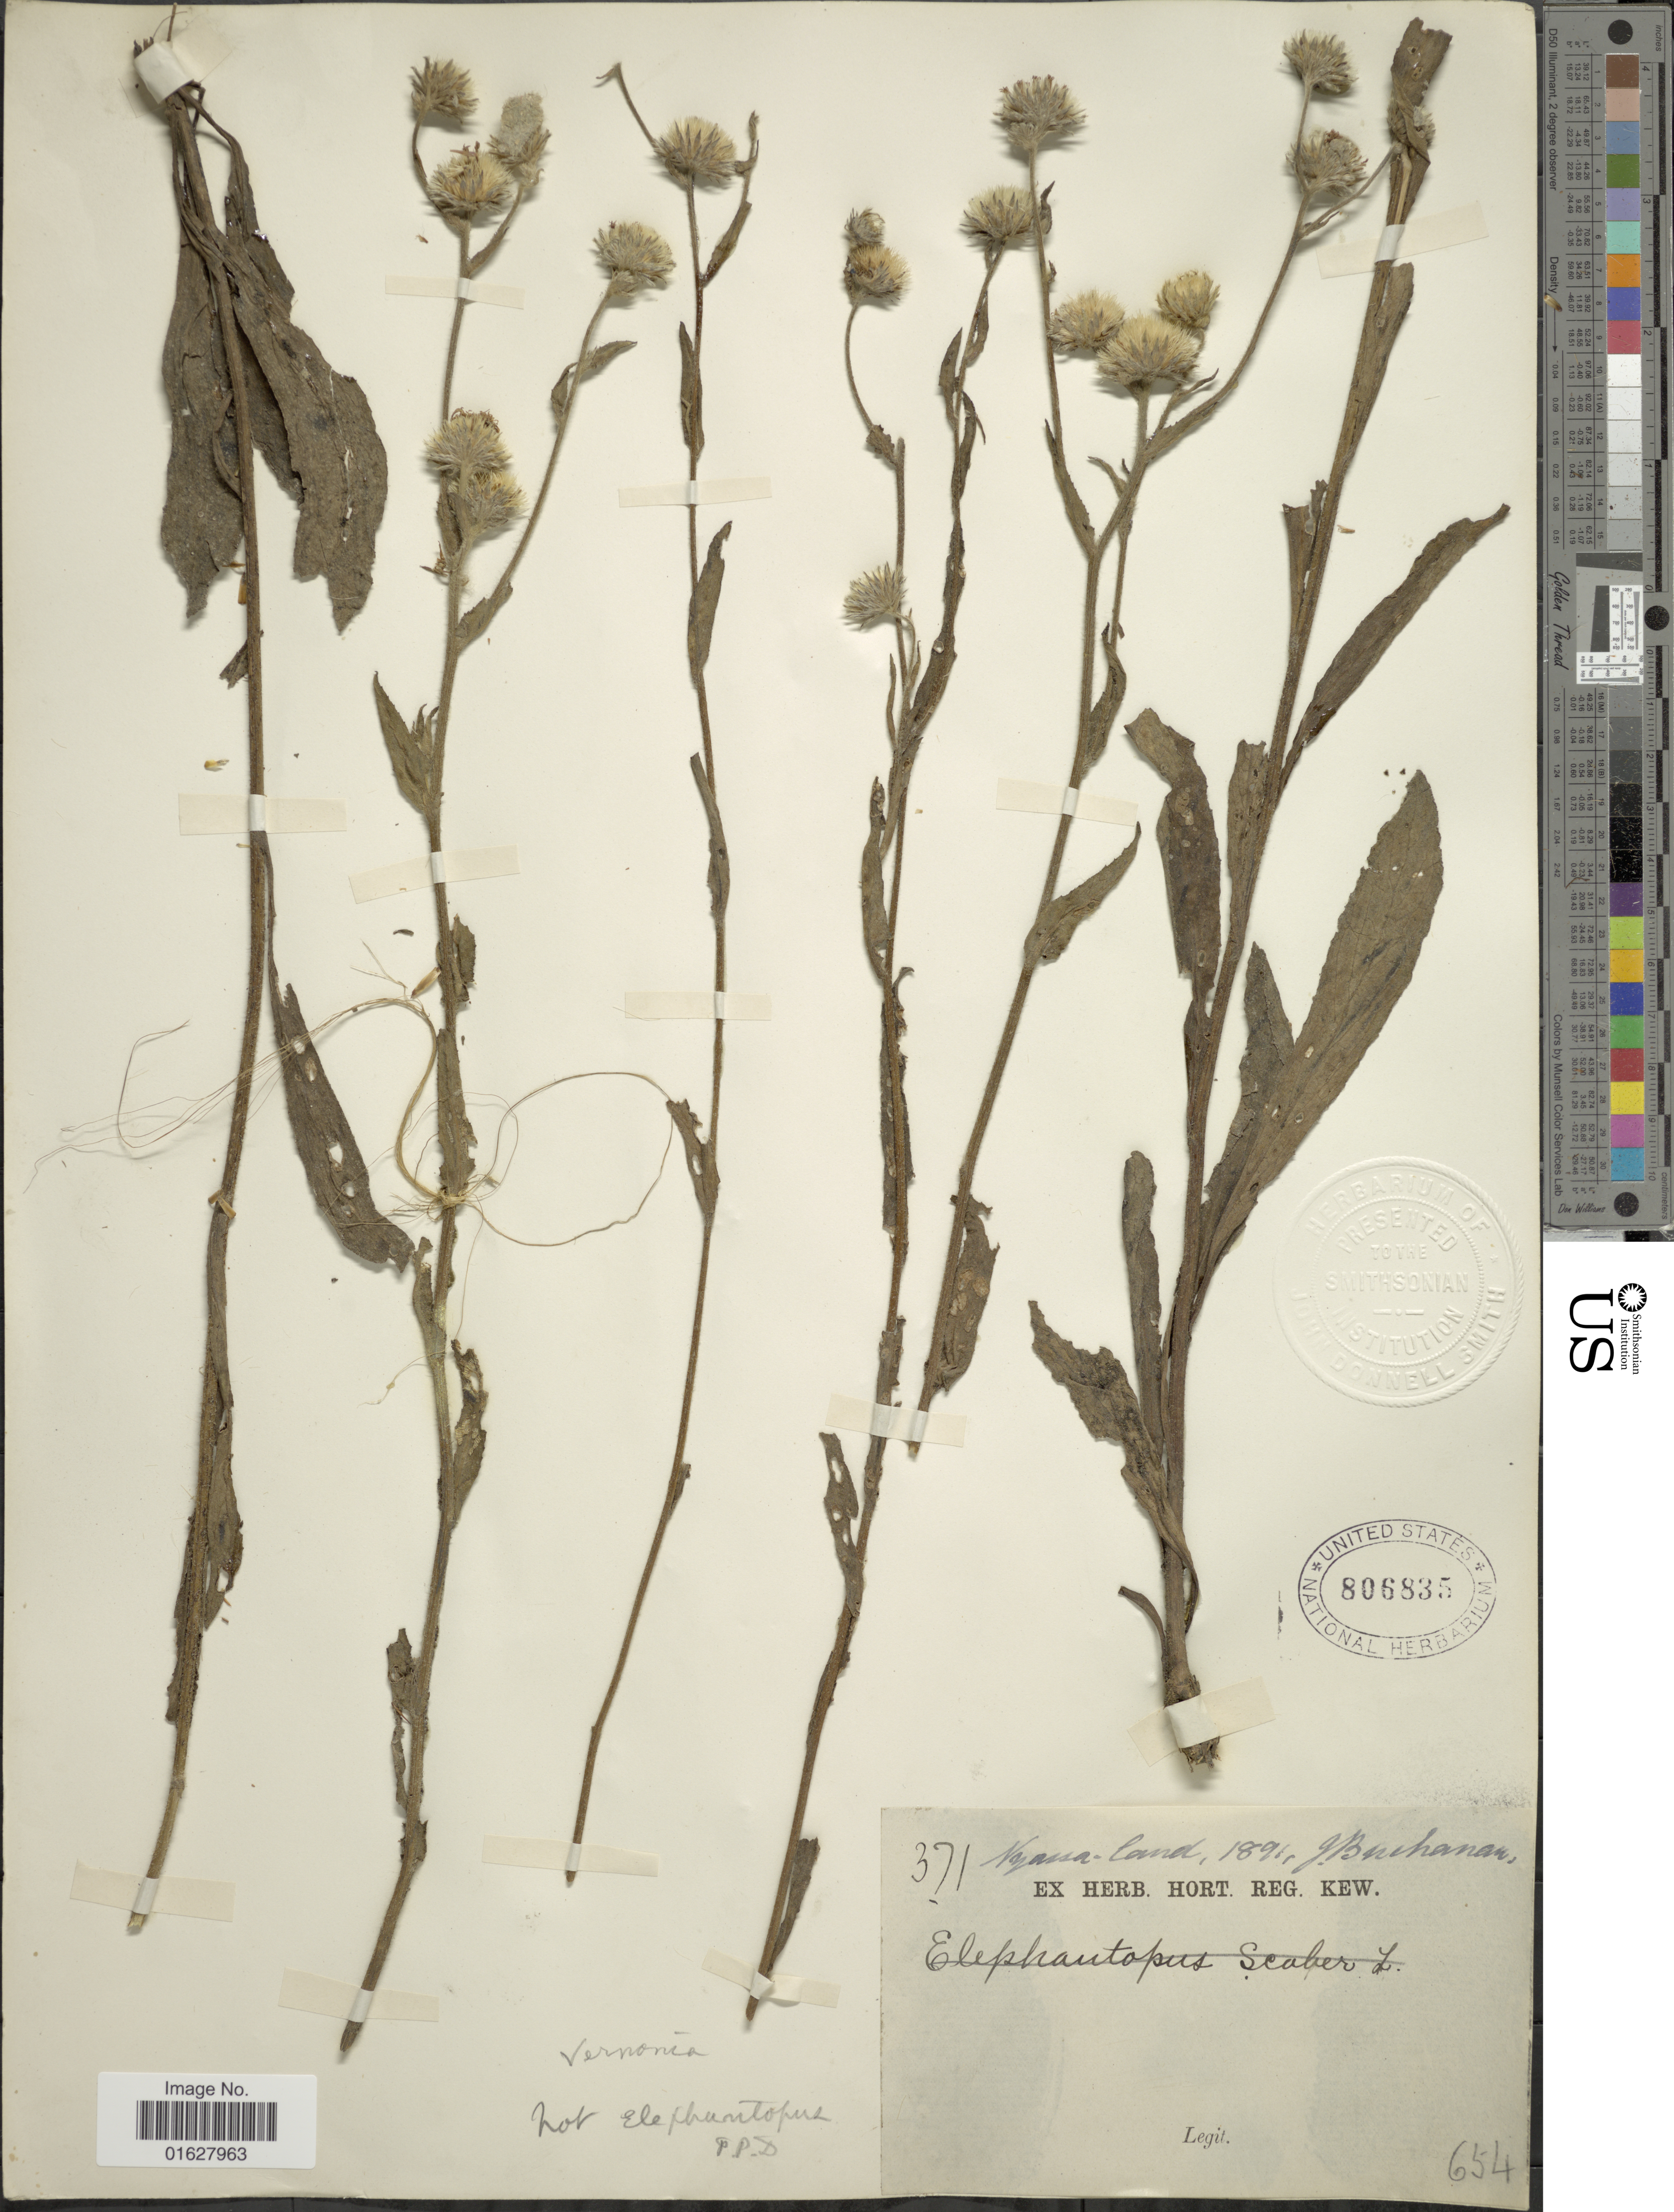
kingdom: Plantae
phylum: Tracheophyta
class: Magnoliopsida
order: Asterales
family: Asteraceae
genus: Vernonia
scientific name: Vernonia sp.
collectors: Buchanan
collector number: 371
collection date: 1891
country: Malawi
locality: Nyassaland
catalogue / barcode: US 806835